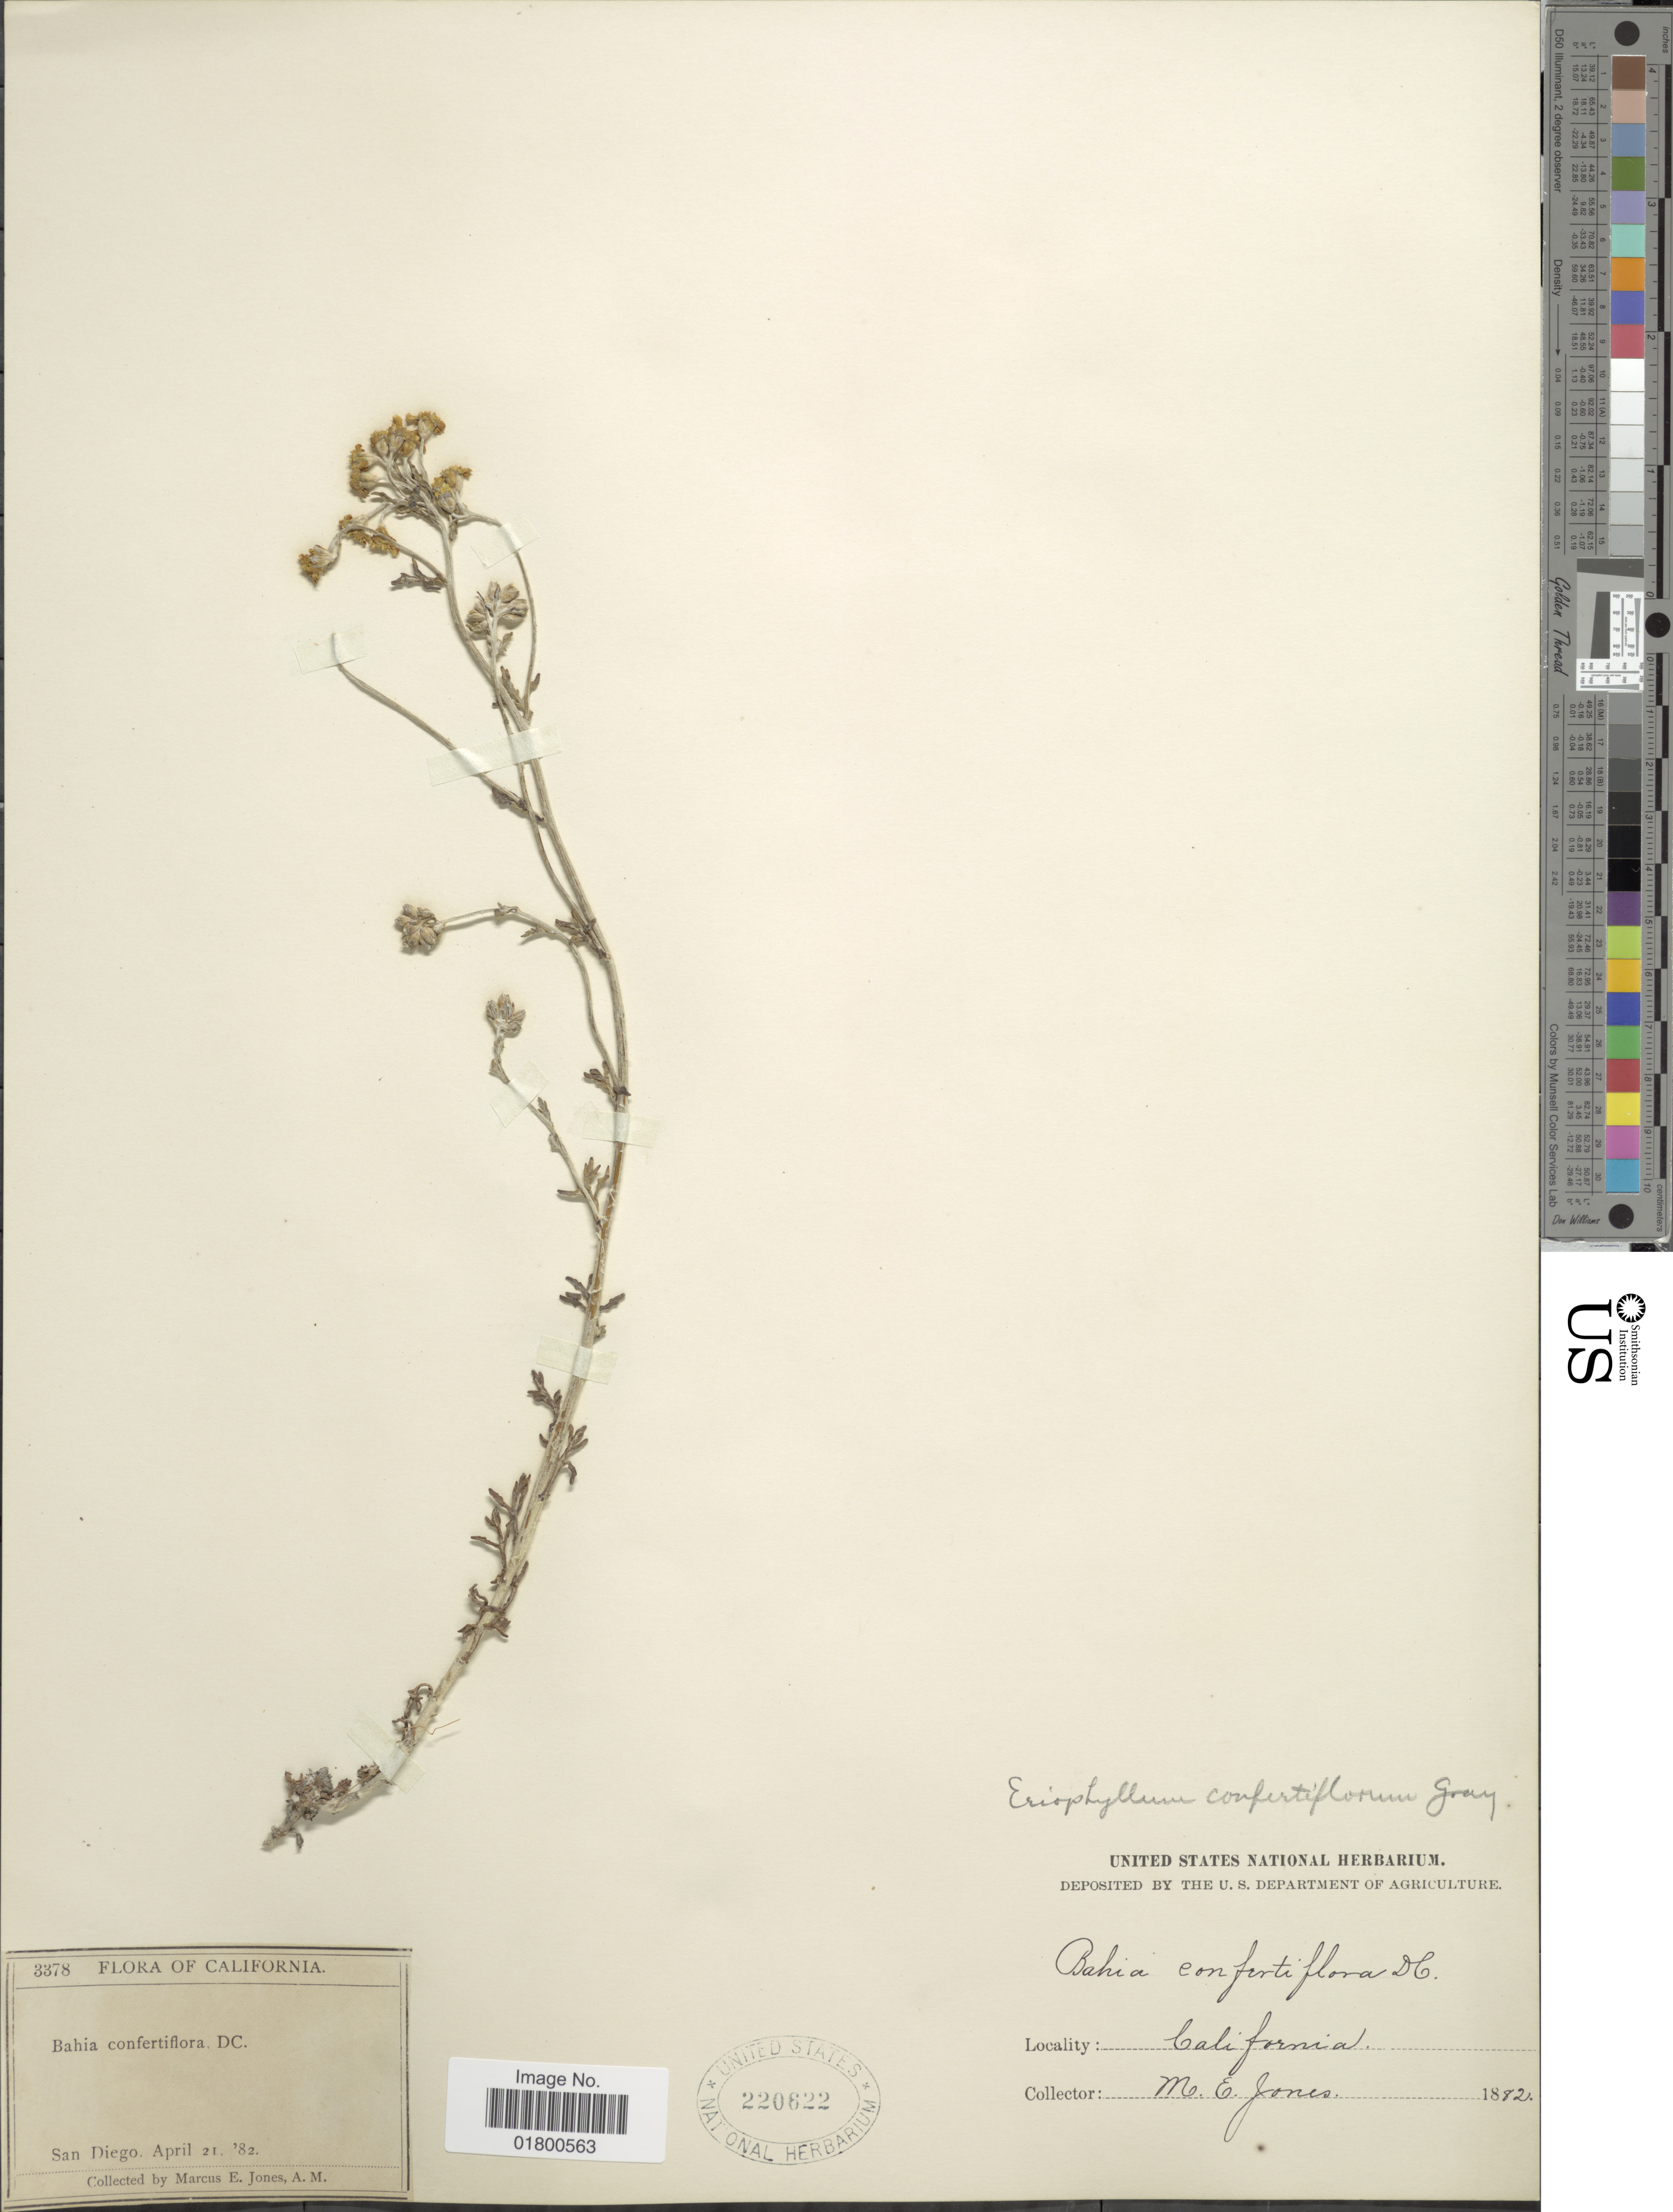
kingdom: Plantae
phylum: Tracheophyta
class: Magnoliopsida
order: Asterales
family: Asteraceae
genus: Eriophyllum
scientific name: Eriophyllum tenuifolium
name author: (DC.) Rydb.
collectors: M. E. Jones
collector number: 3378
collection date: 1882-04-21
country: United States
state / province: California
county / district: San Diego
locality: San Diego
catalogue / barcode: US 220622